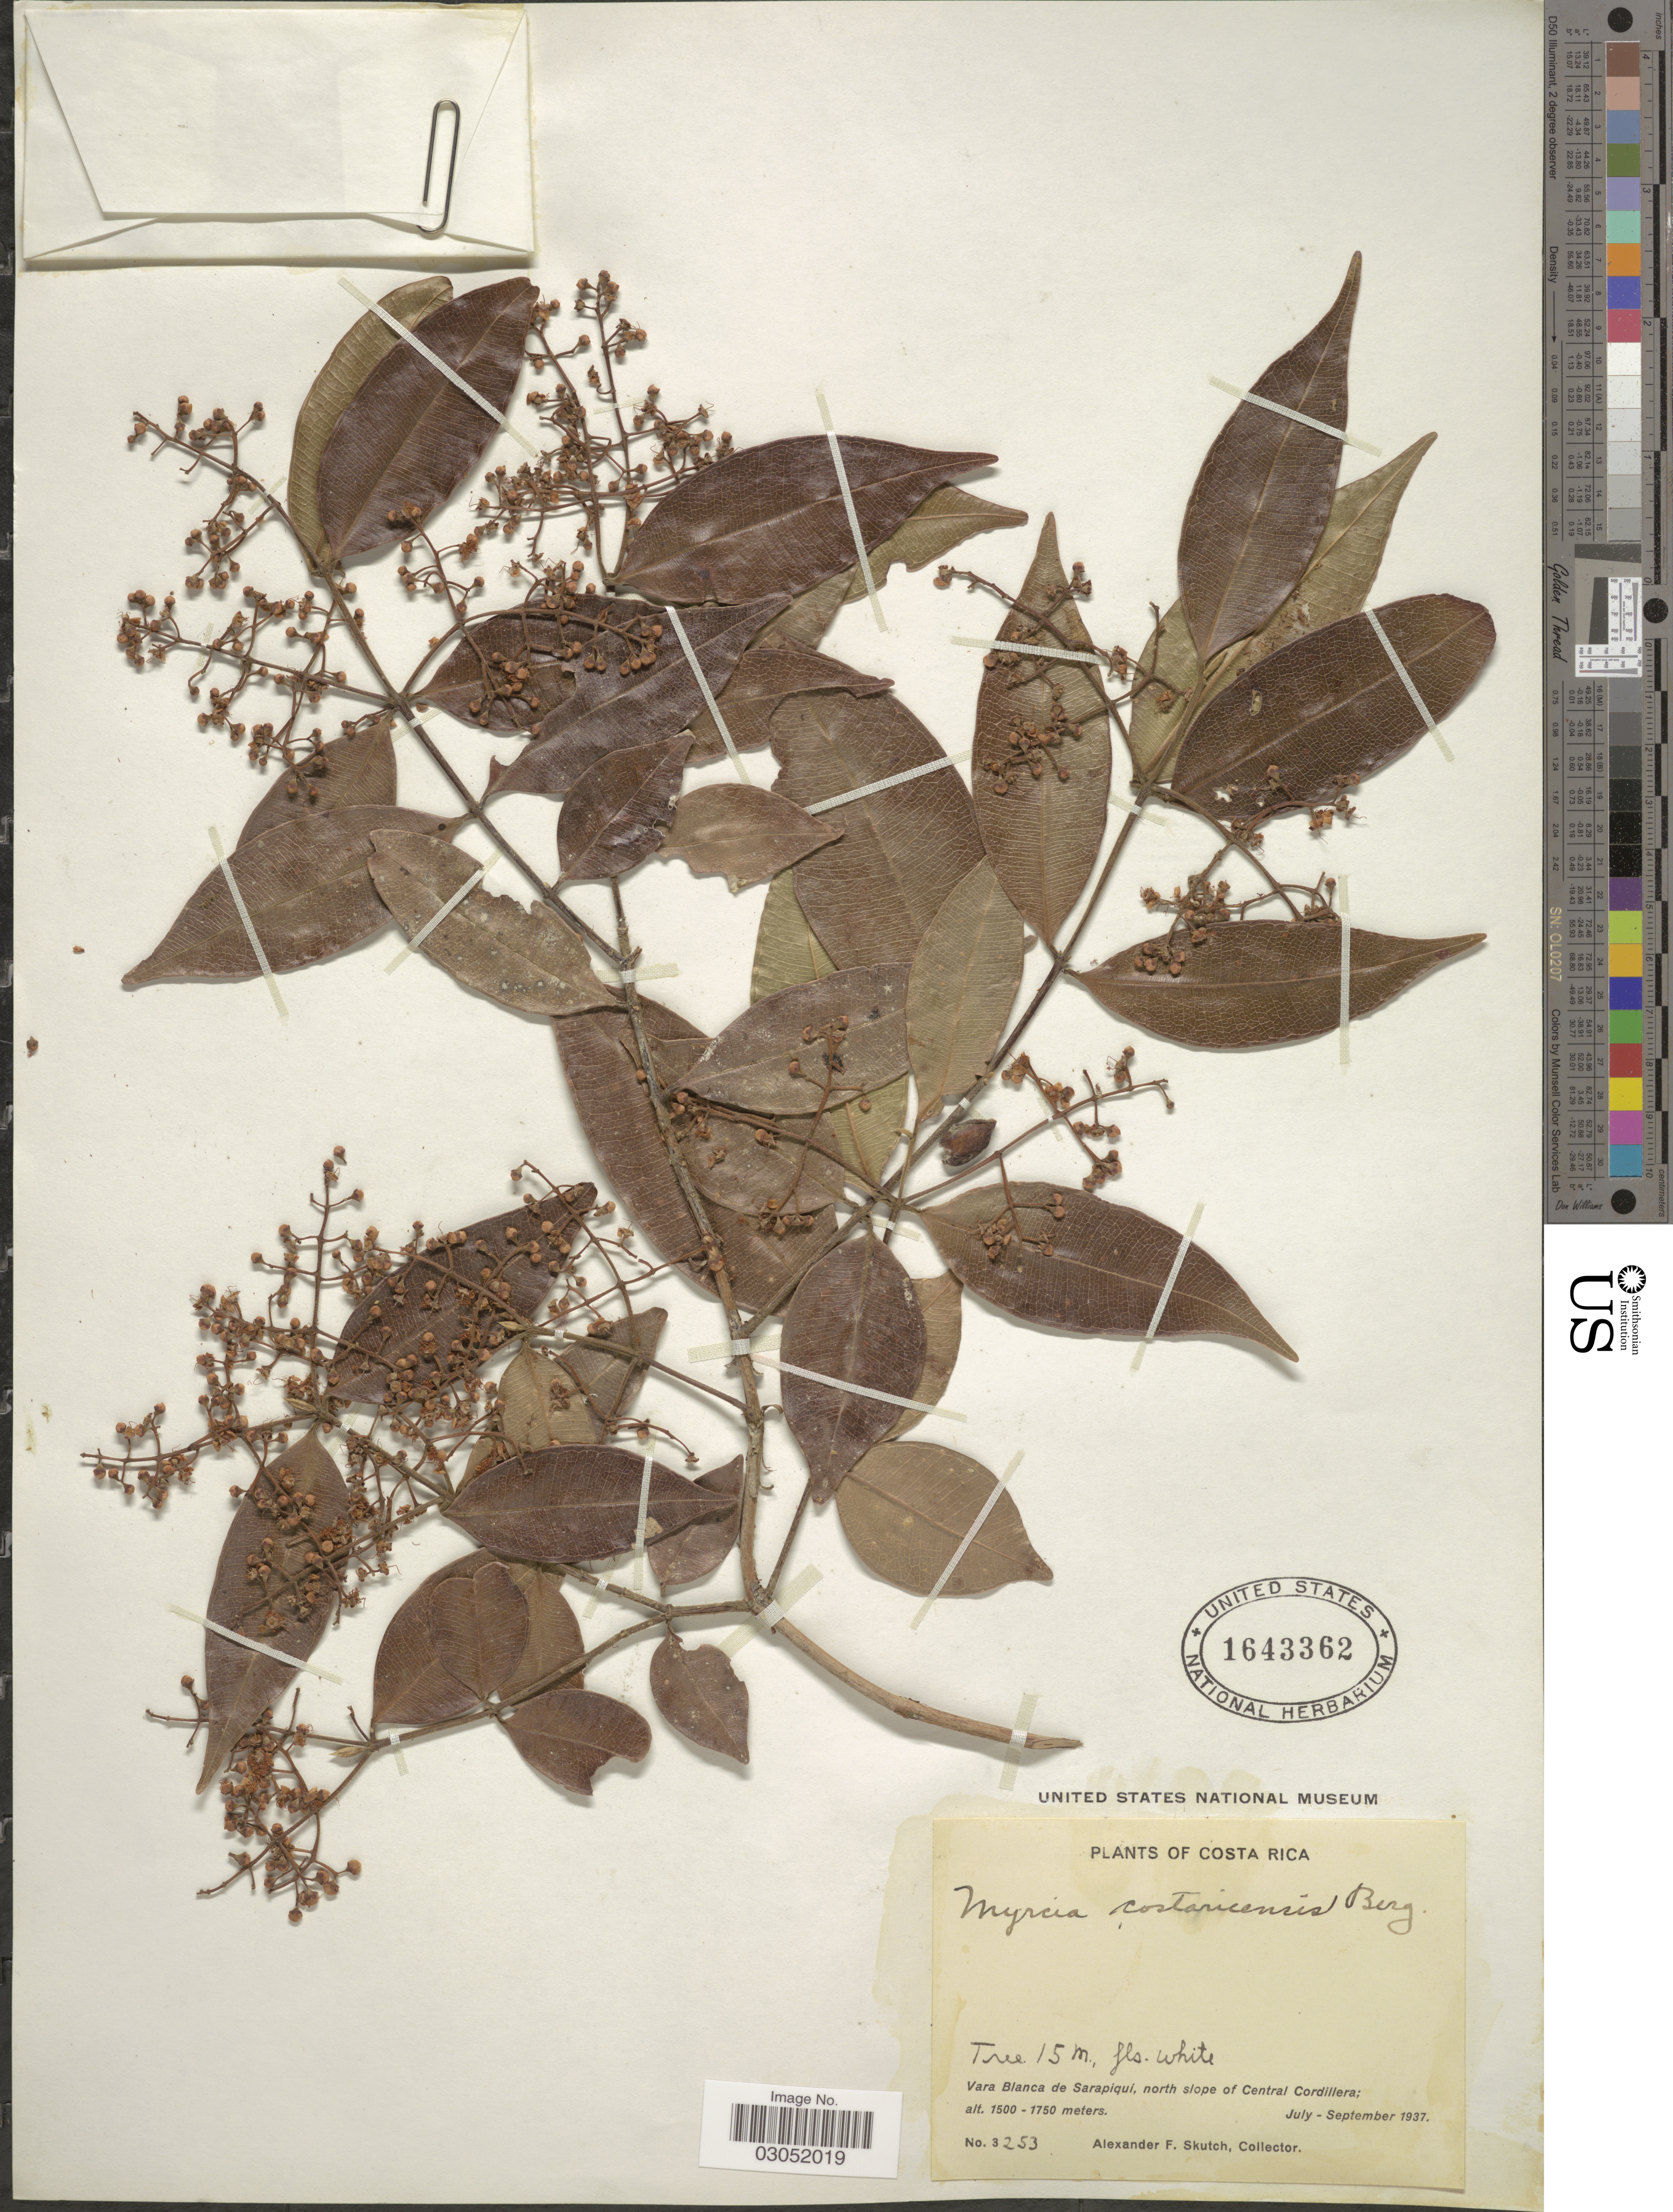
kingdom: Plantae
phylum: Tracheophyta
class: Magnoliopsida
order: Myrtales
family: Myrtaceae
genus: Myrcia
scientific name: Myrcia splendens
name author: (Sw.) DC.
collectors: A. F. Skutch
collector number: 3253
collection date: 1937-07/1937-09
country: Costa Rica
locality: Vara Blanca de Sarapiqui, north slope of Central Cordillera.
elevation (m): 1500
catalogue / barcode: US 1643362